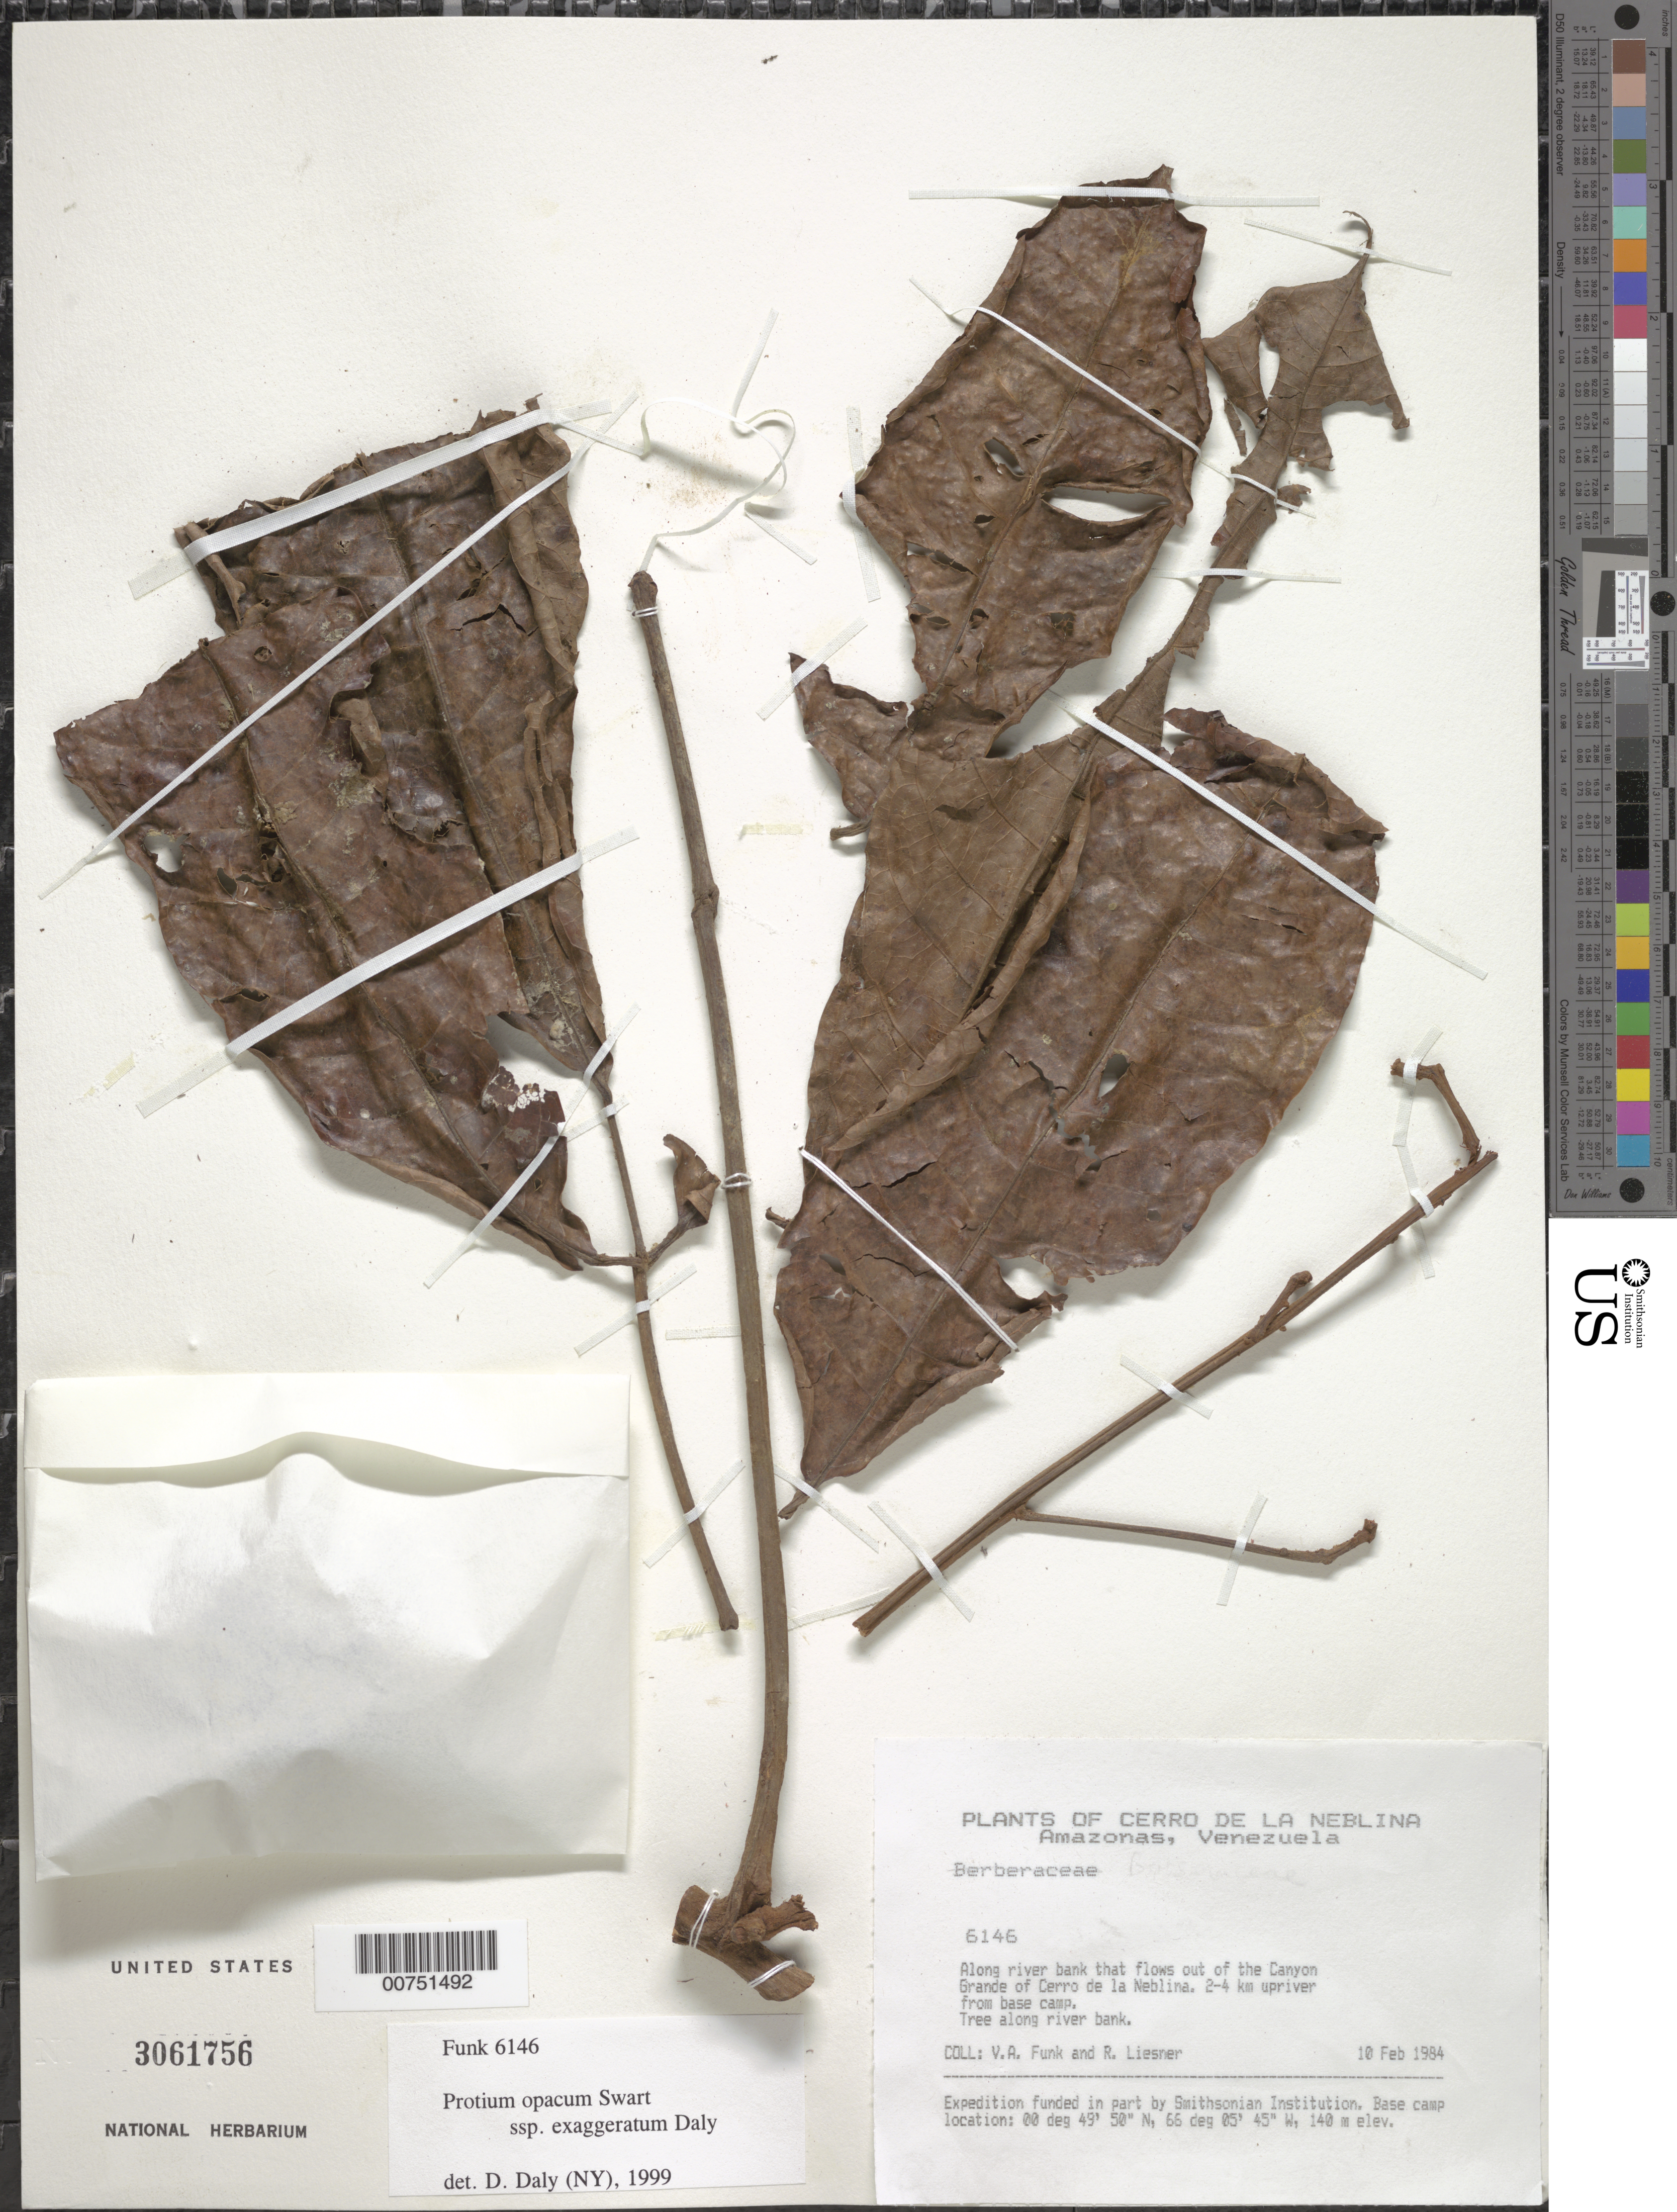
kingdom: Plantae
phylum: Tracheophyta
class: Magnoliopsida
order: Sapindales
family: Burseraceae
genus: Protium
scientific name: Protium opacum subsp. exaggeratum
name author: Daly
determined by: Daly, D. C.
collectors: V. Funk & R. L. Liesner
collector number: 6146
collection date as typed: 10 Feb 1984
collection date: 1984-02-10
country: Venezuela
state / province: Amazonas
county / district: Río Negro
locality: Canyon Grande, Cerro de la Neblina, 2-4 km upriver from base camp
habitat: Along river bank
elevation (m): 140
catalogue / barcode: US 3061756